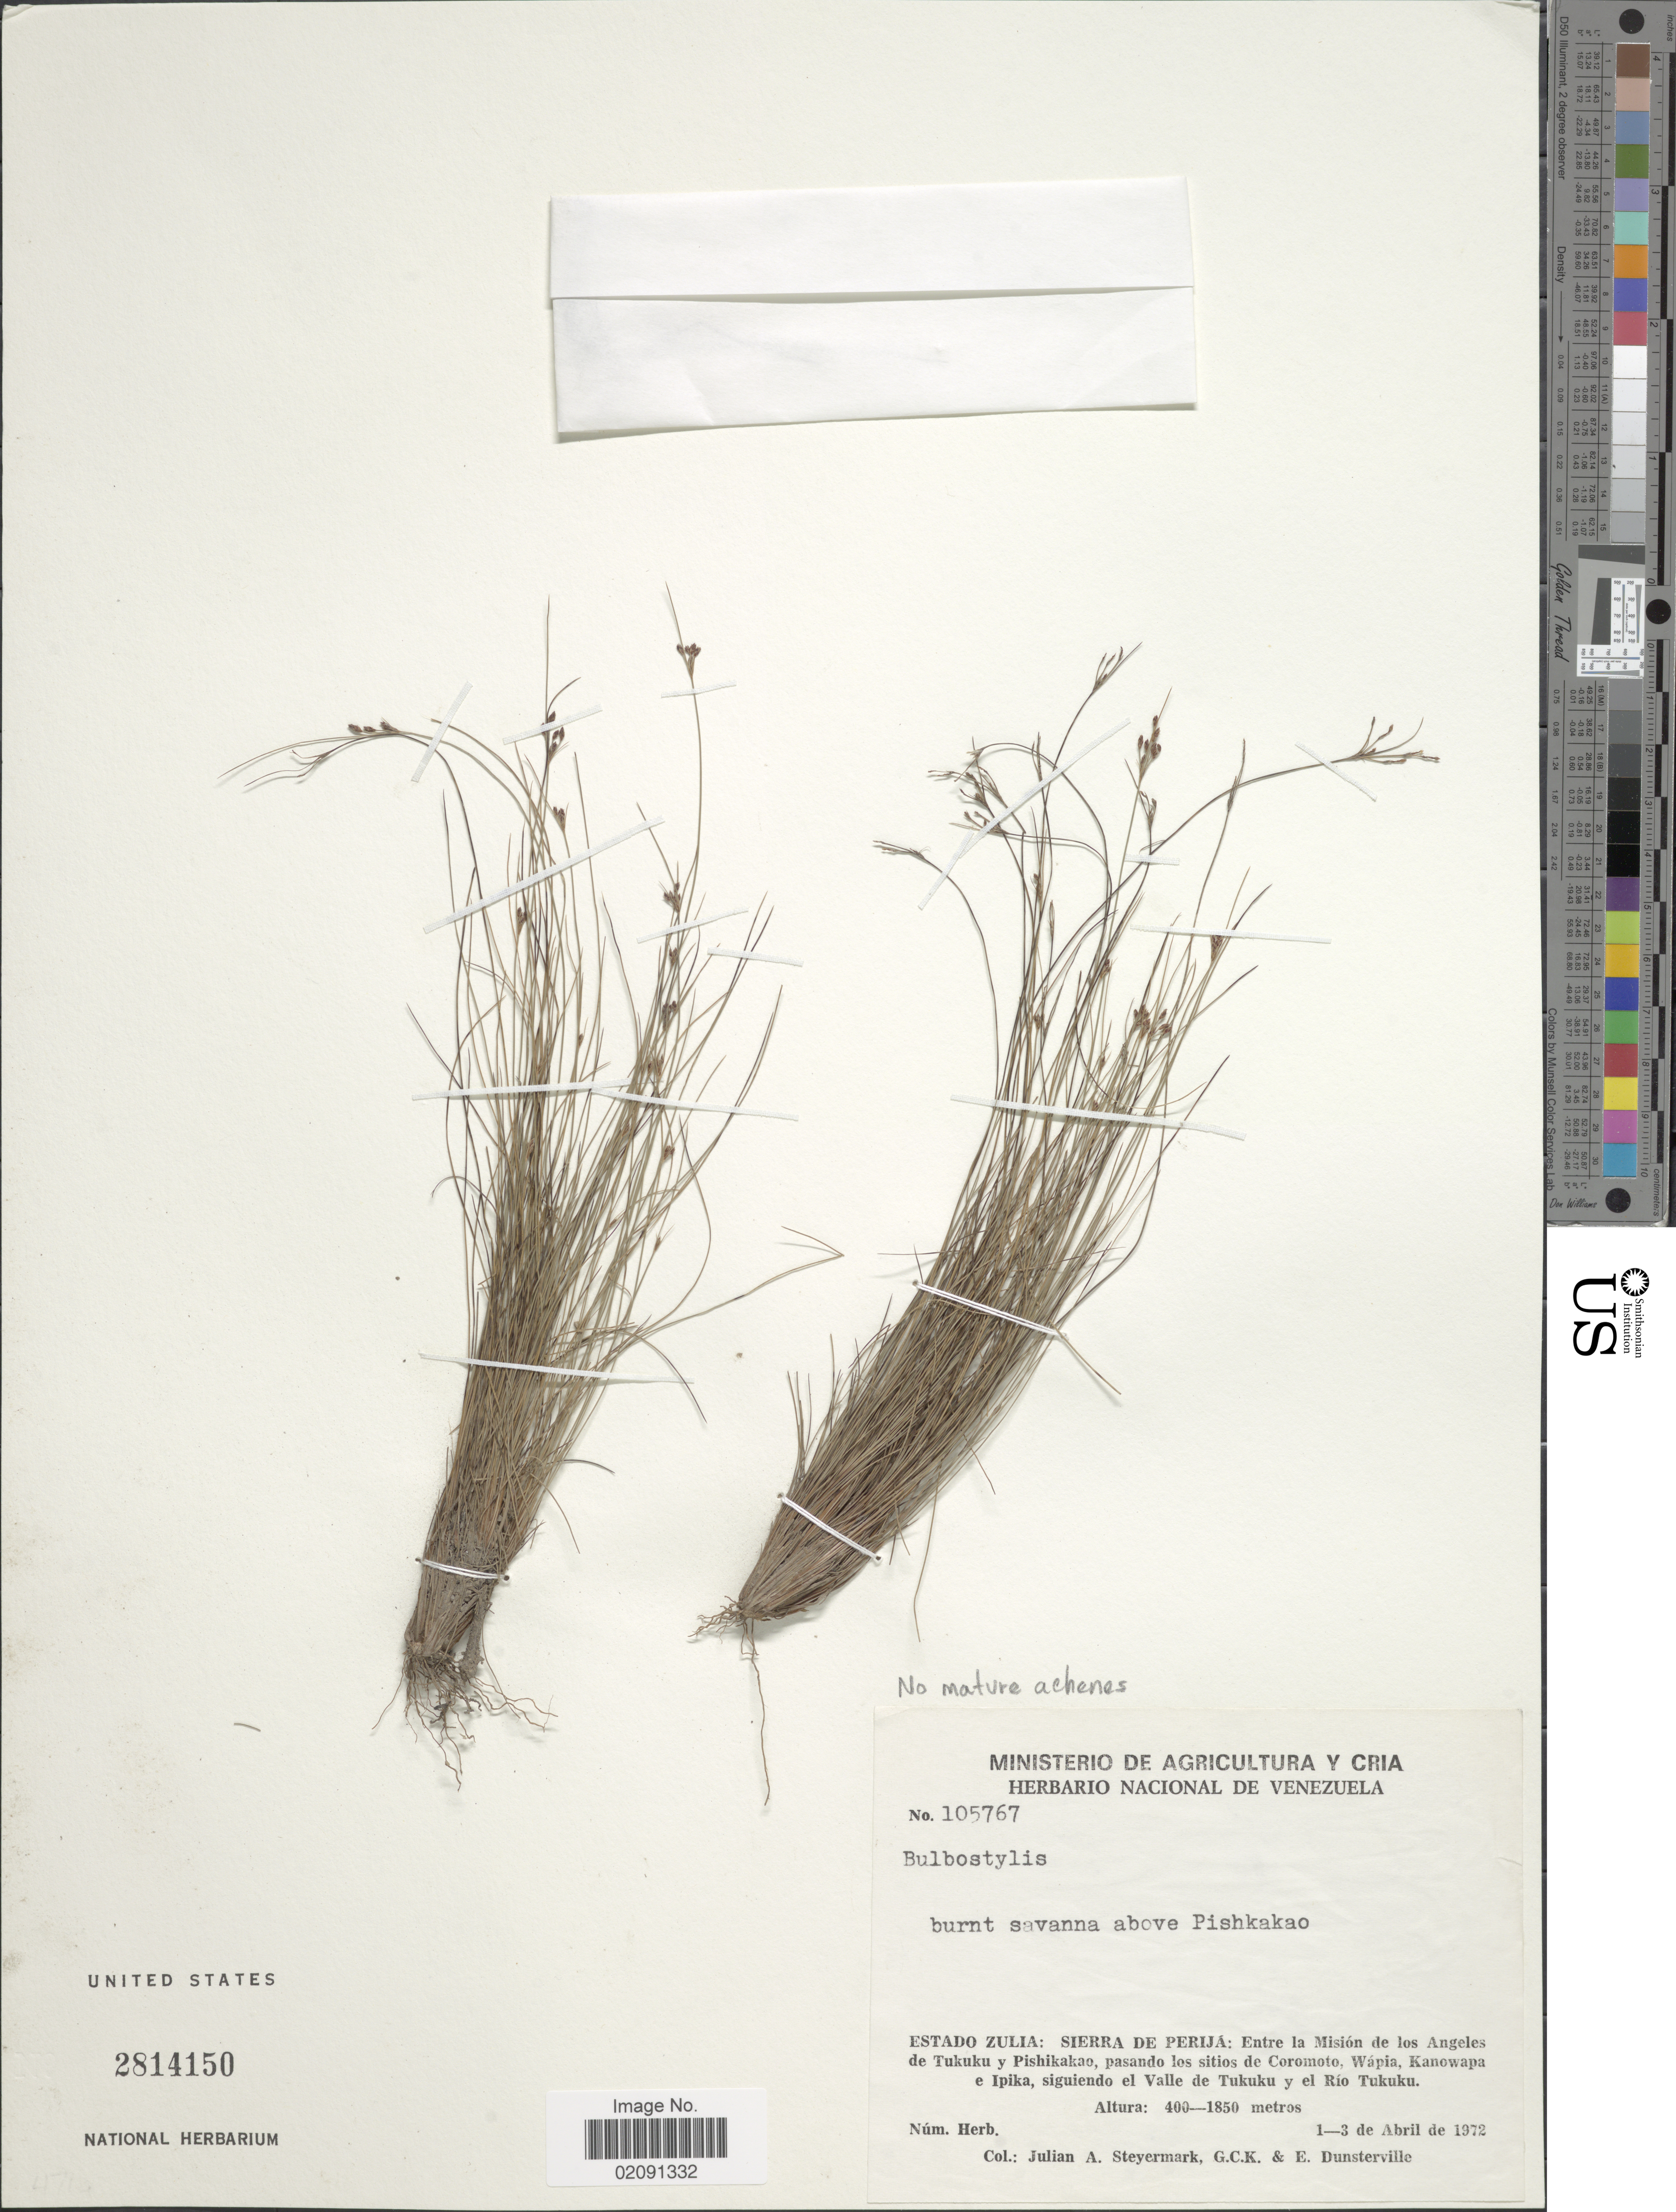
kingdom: Plantae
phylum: Tracheophyta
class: Liliopsida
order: Poales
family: Cyperaceae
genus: Bulbostylis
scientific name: Bulbostylis sp.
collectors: J. Steyermark, G. C. K. Dunsterville & E. Dunsterville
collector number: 105767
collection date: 1972-04-01/1972-04-03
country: Venezuela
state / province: Zulia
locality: Sierra de Perija, entre la Mision de los Angeles de Tukuku y Piashikakao, pasando los sitios de Coromoto, Wapia, Kanowapa e Ipika, siguiendo el Valle de Tukuku y el Rio Tukuku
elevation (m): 400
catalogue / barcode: US 2814150